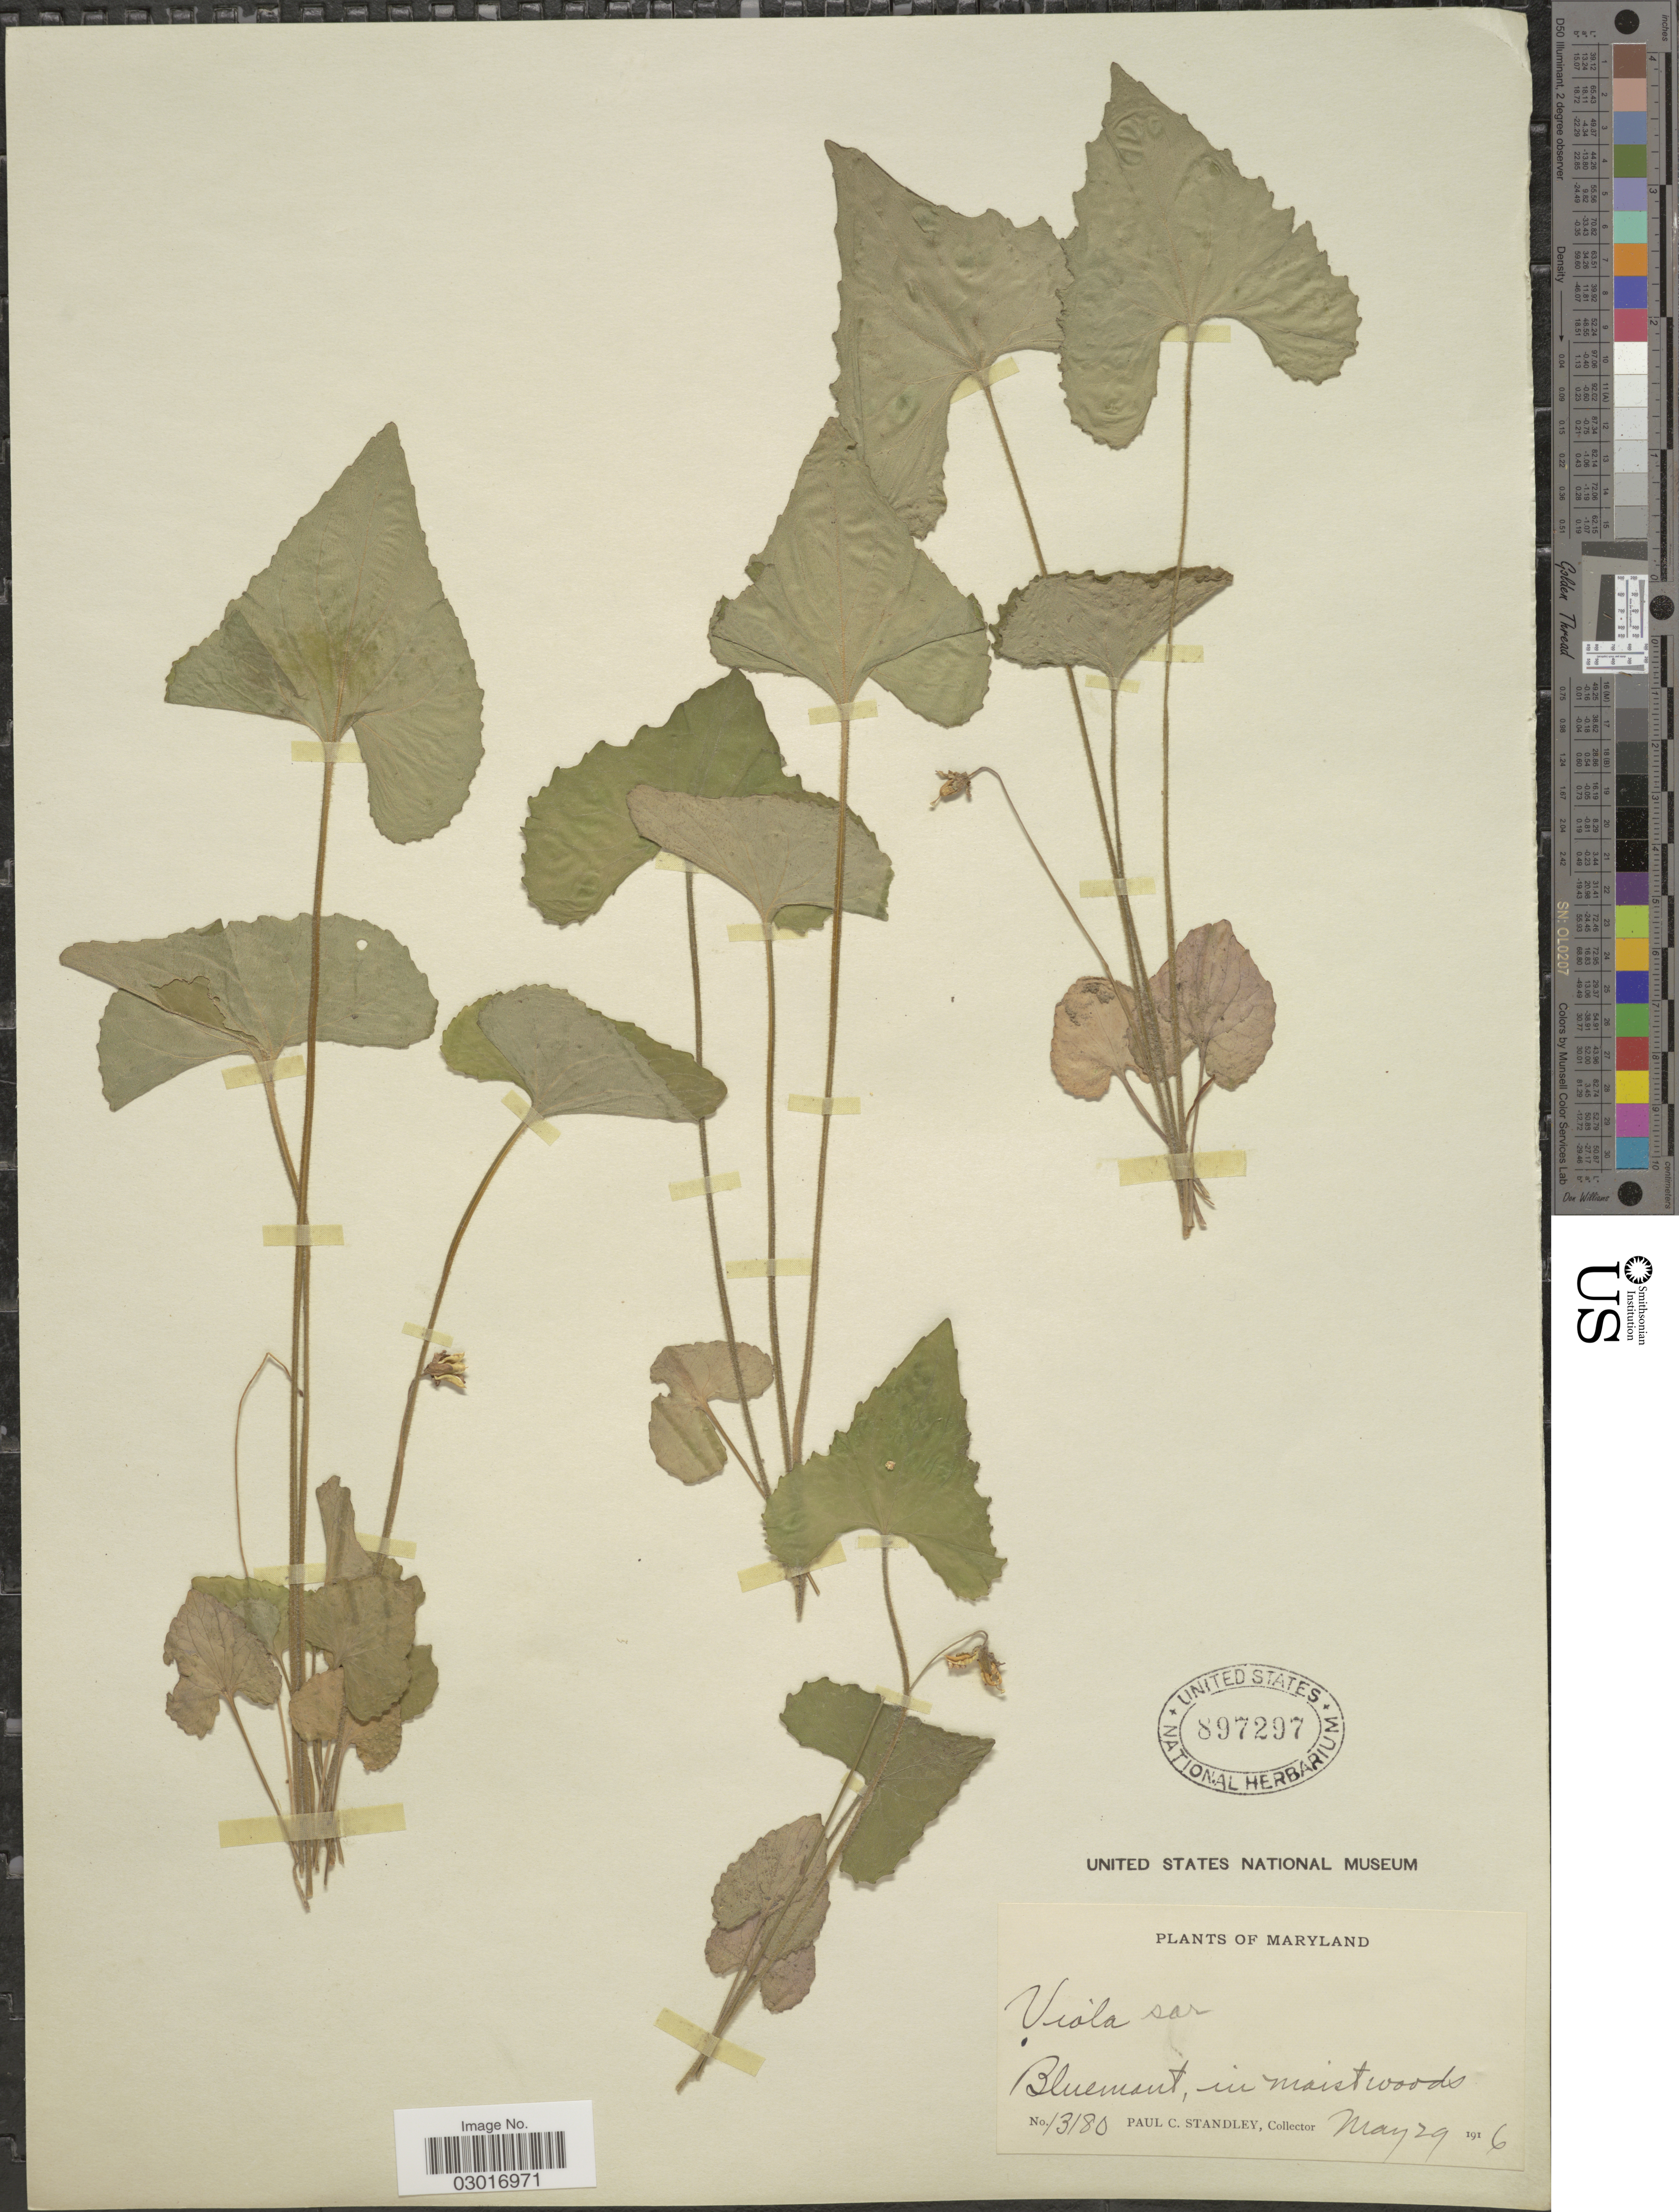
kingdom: Plantae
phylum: Tracheophyta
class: Magnoliopsida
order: Malpighiales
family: Violaceae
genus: Viola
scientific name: Viola sororia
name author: Willd.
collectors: P. C. Standley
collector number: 13180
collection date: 1916-05-29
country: United States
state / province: Maryland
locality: Bluemont, in moist woods.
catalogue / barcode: US 897297